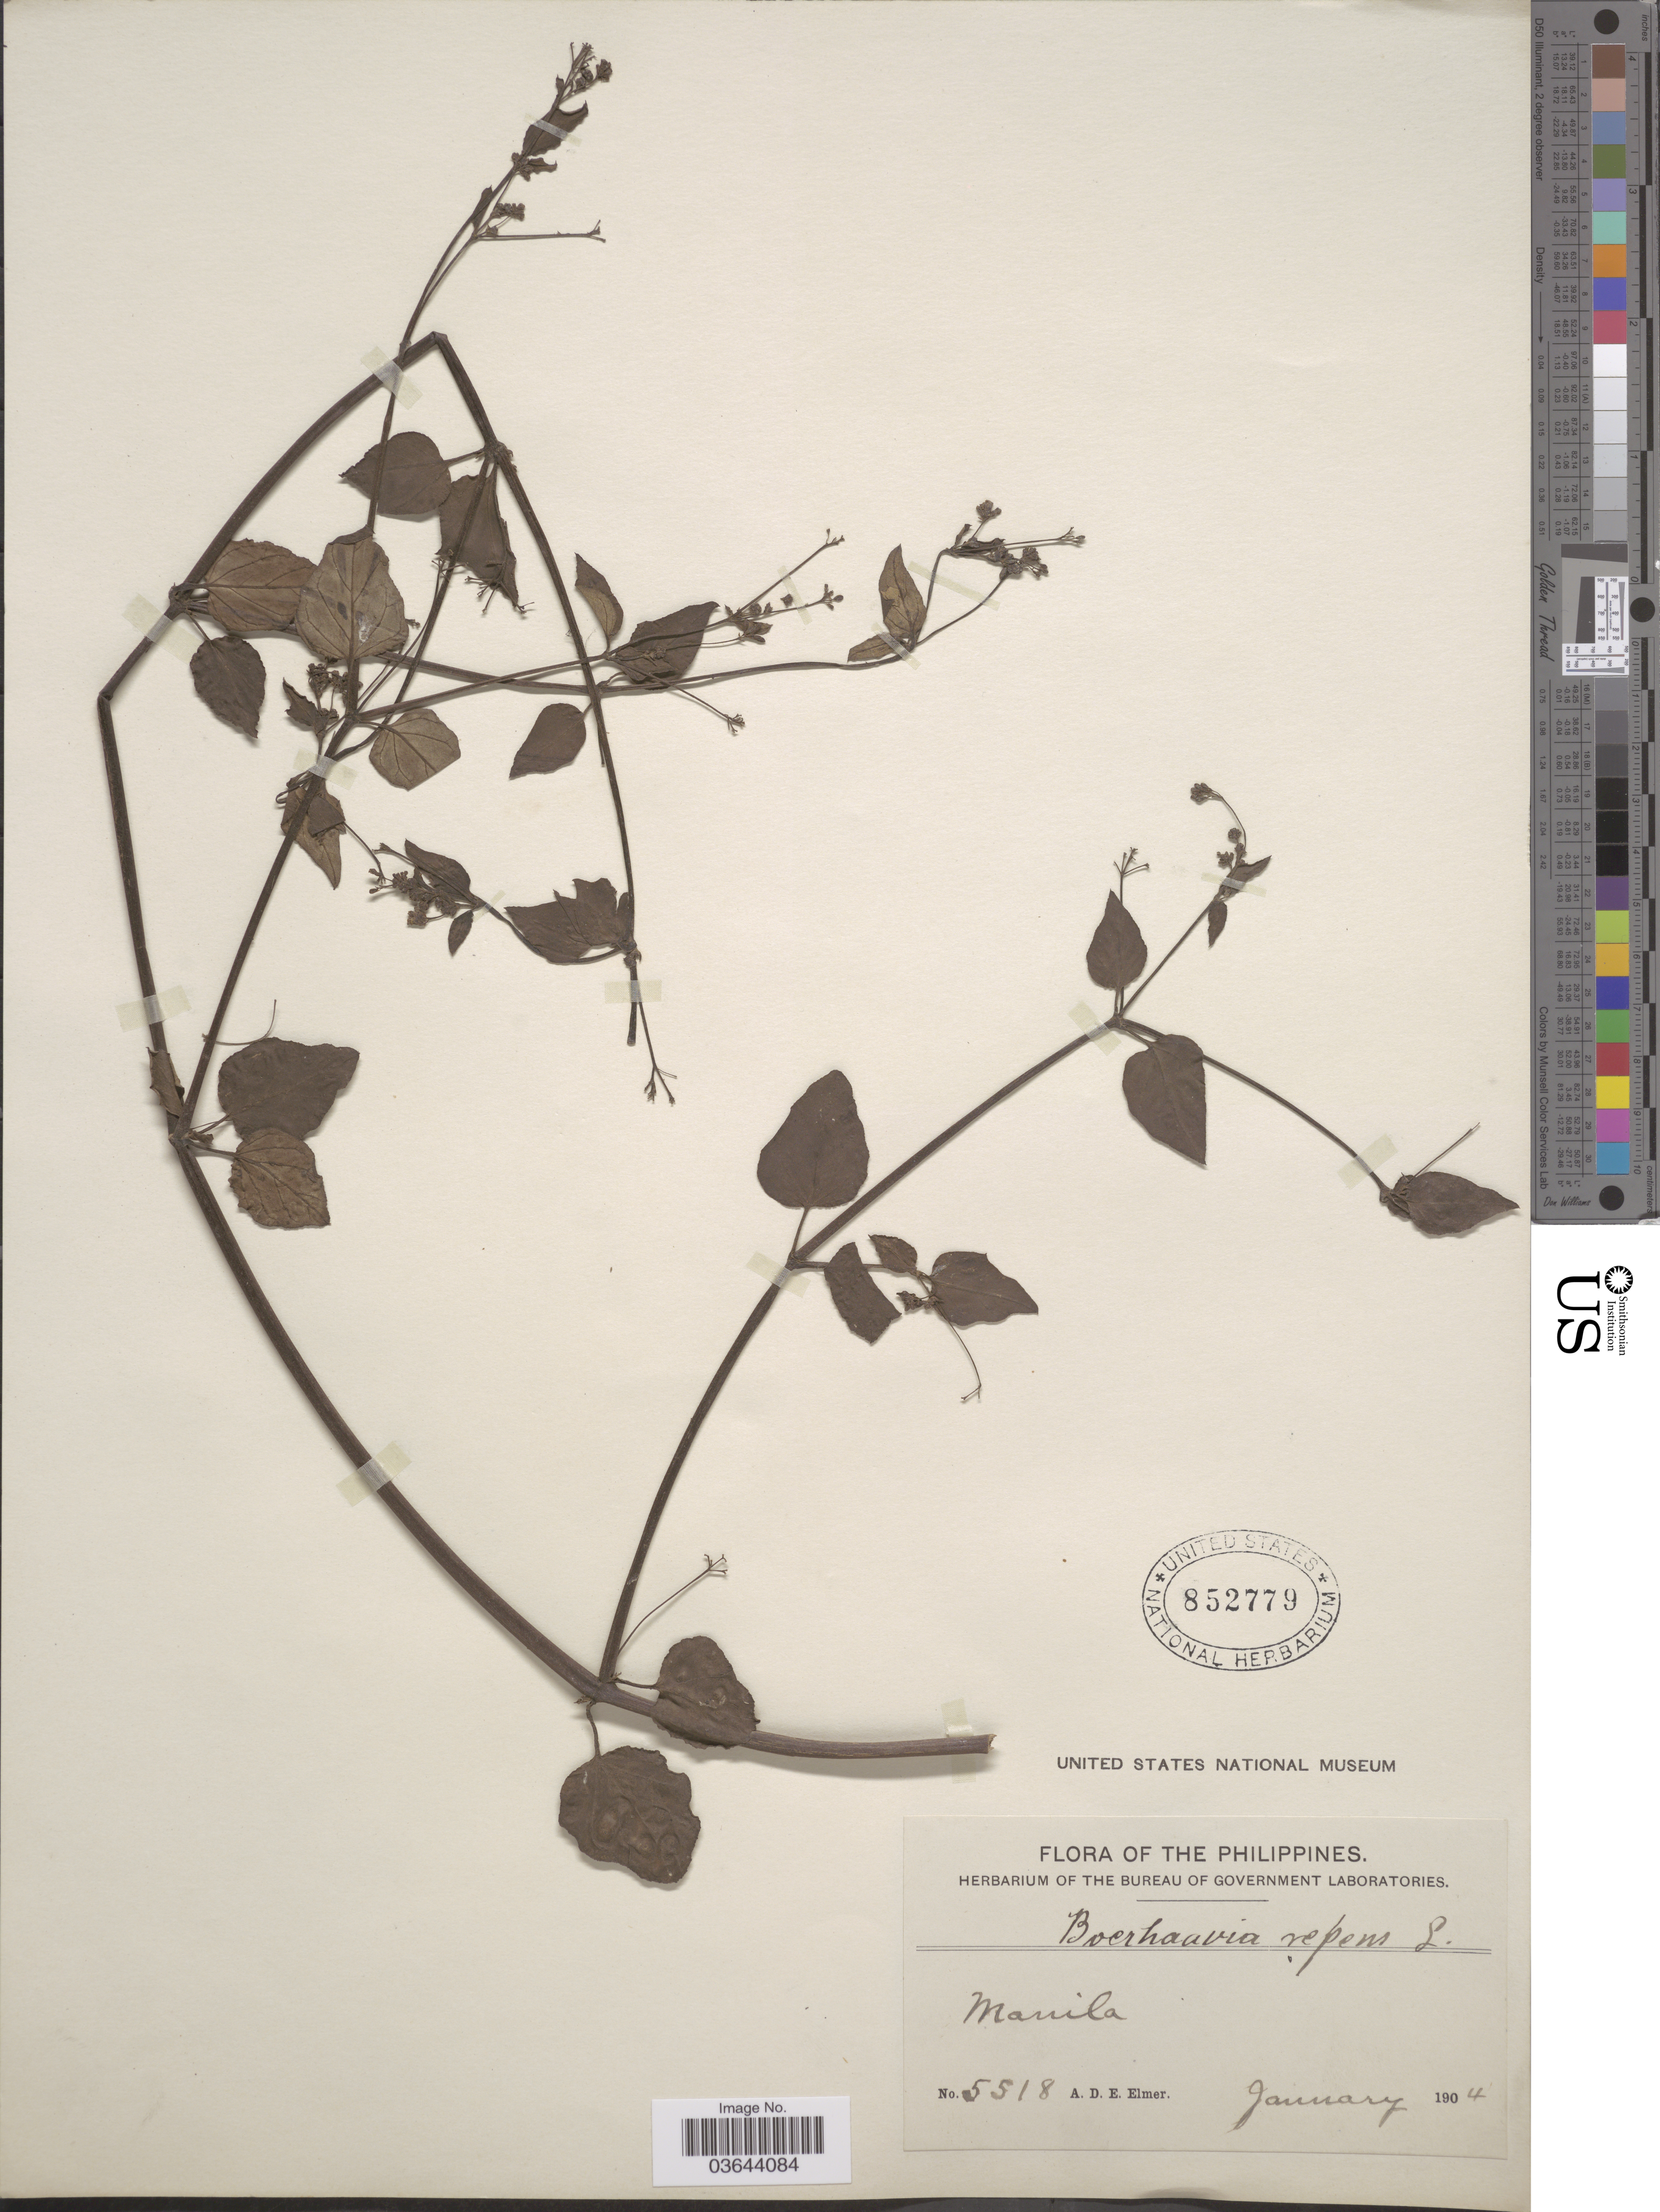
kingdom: Plantae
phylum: Tracheophyta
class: Magnoliopsida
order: Caryophyllales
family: Nyctaginaceae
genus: Boerhavia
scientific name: Boerhavia diffusa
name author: L.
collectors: A. D. E. Elmer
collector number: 5518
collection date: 1904-01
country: Philippines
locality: Manila.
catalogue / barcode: US 852779